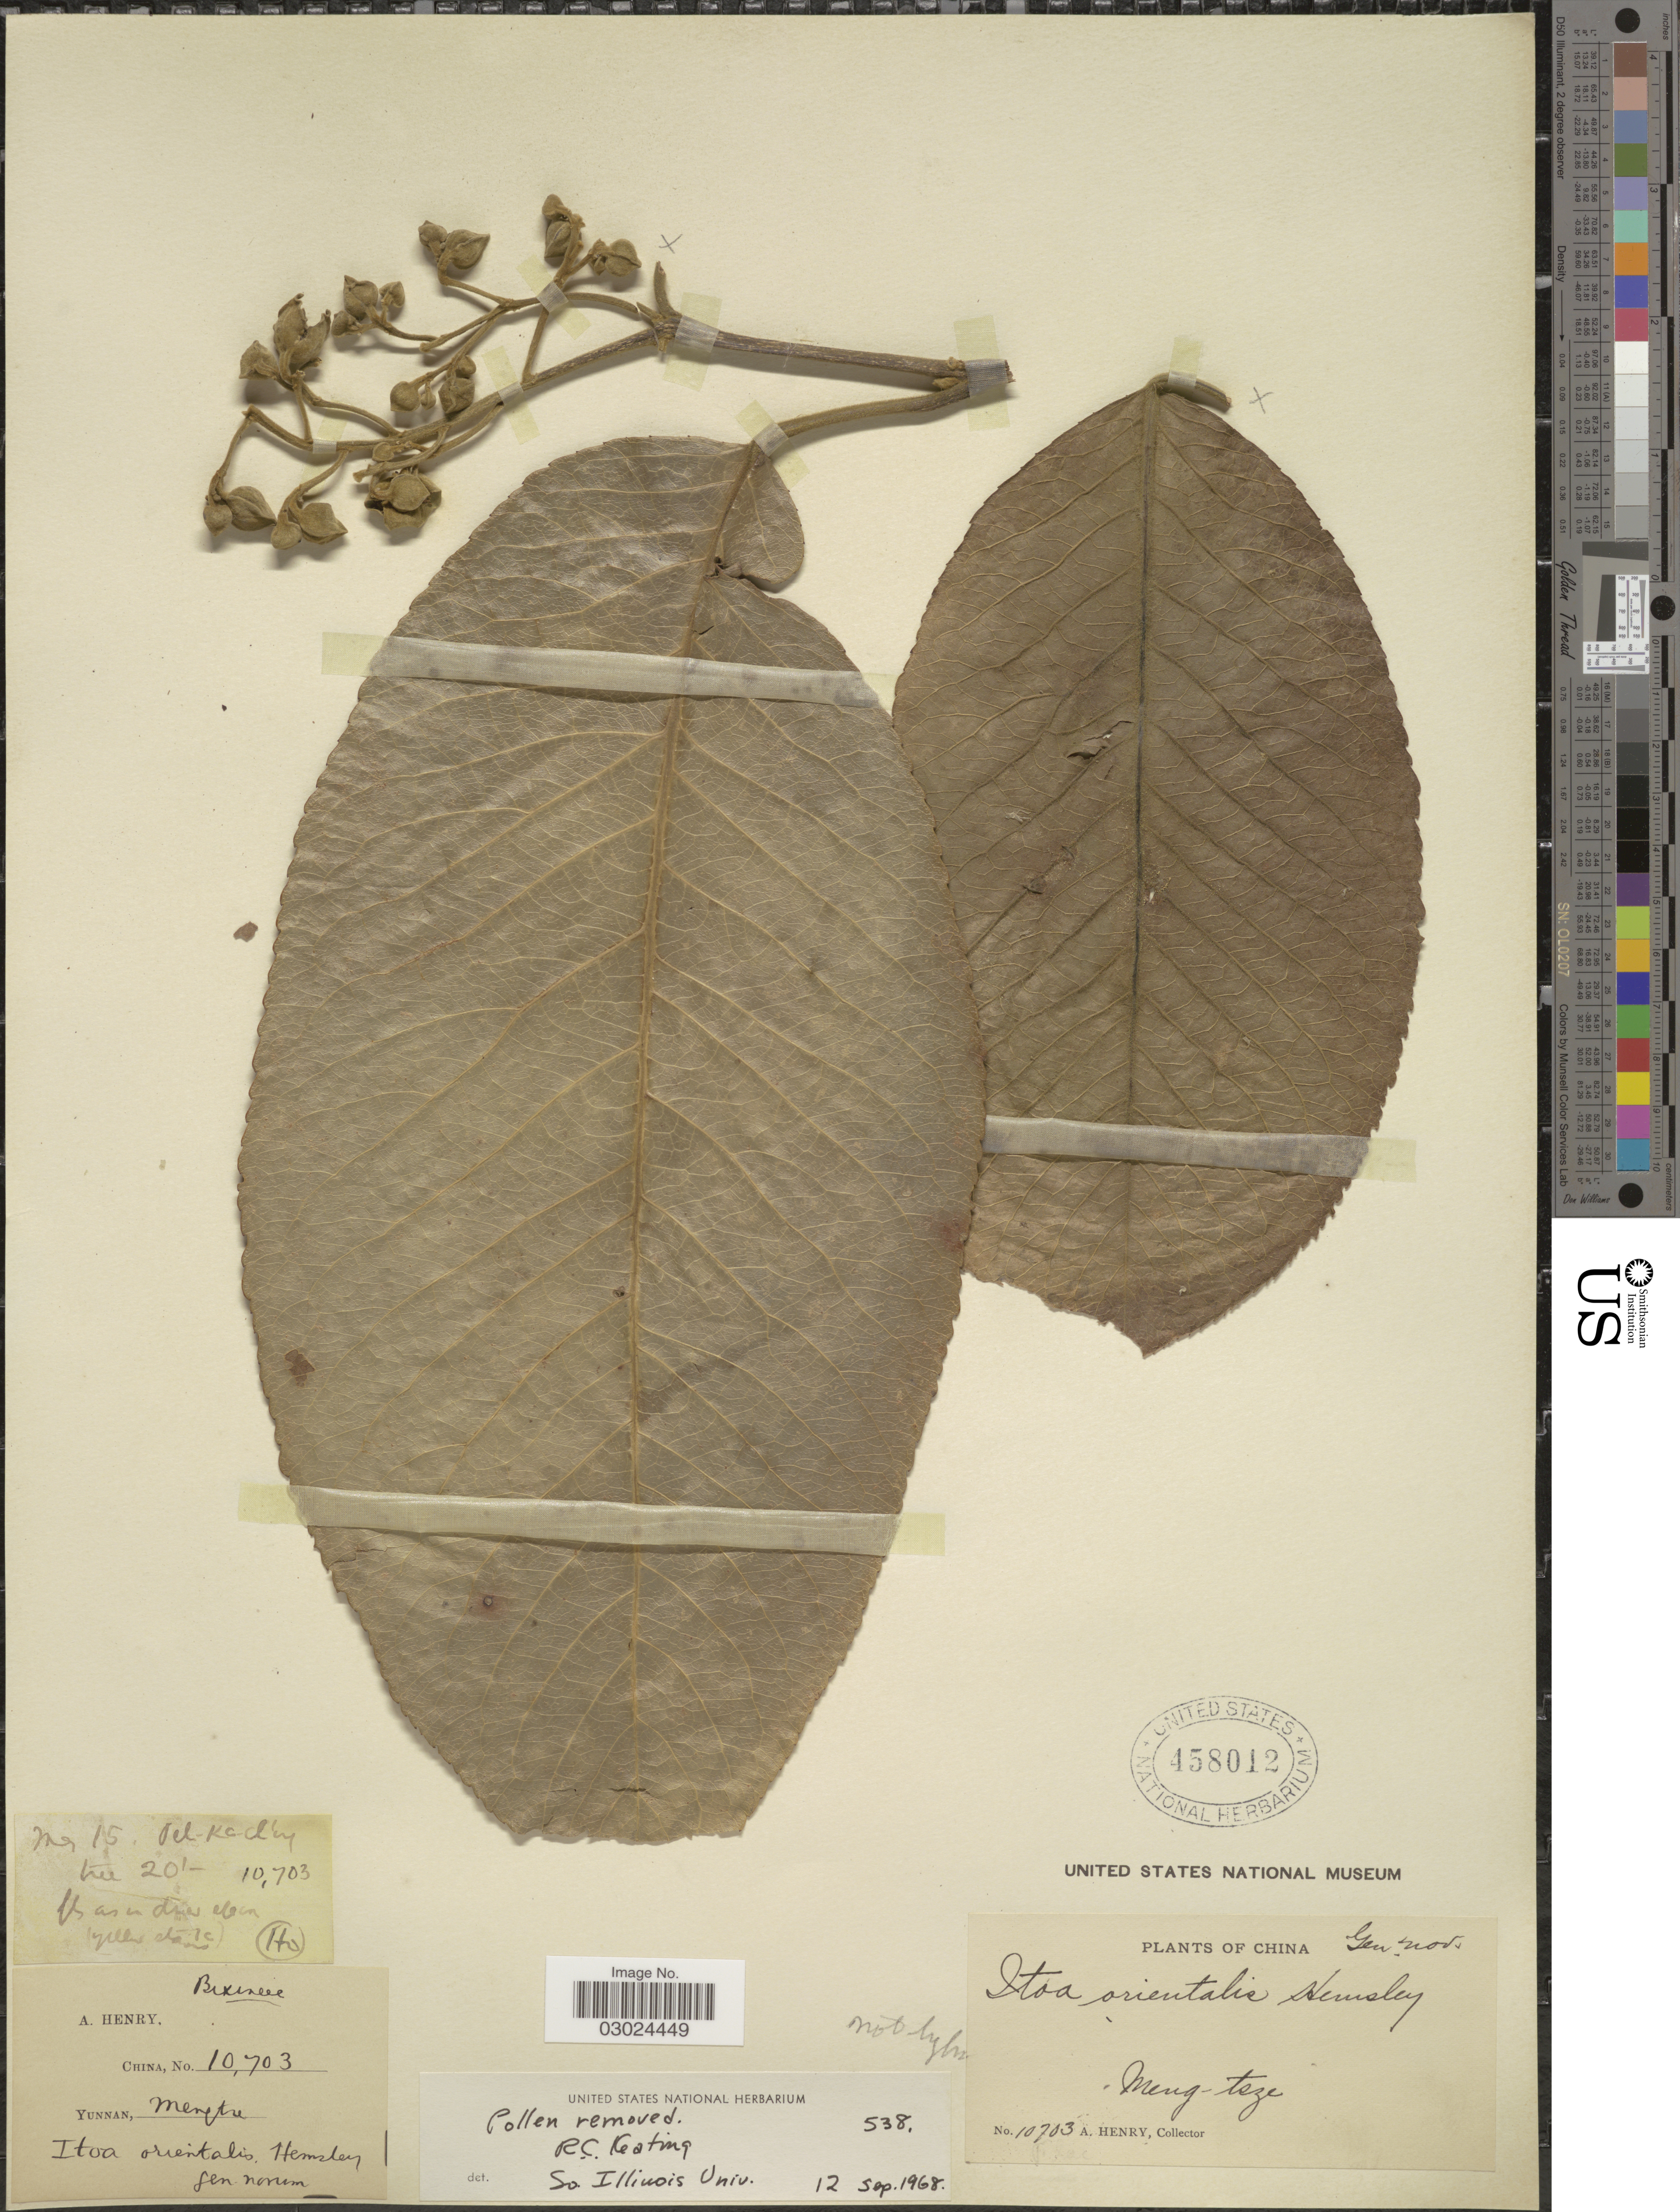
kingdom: Plantae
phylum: Tracheophyta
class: Magnoliopsida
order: Malpighiales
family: Salicaceae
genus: Itoa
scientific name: Itoa orientalis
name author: Hemsl.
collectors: A. Henry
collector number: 10703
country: China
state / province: Yunnan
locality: Meng-tsze.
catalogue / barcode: US 458012